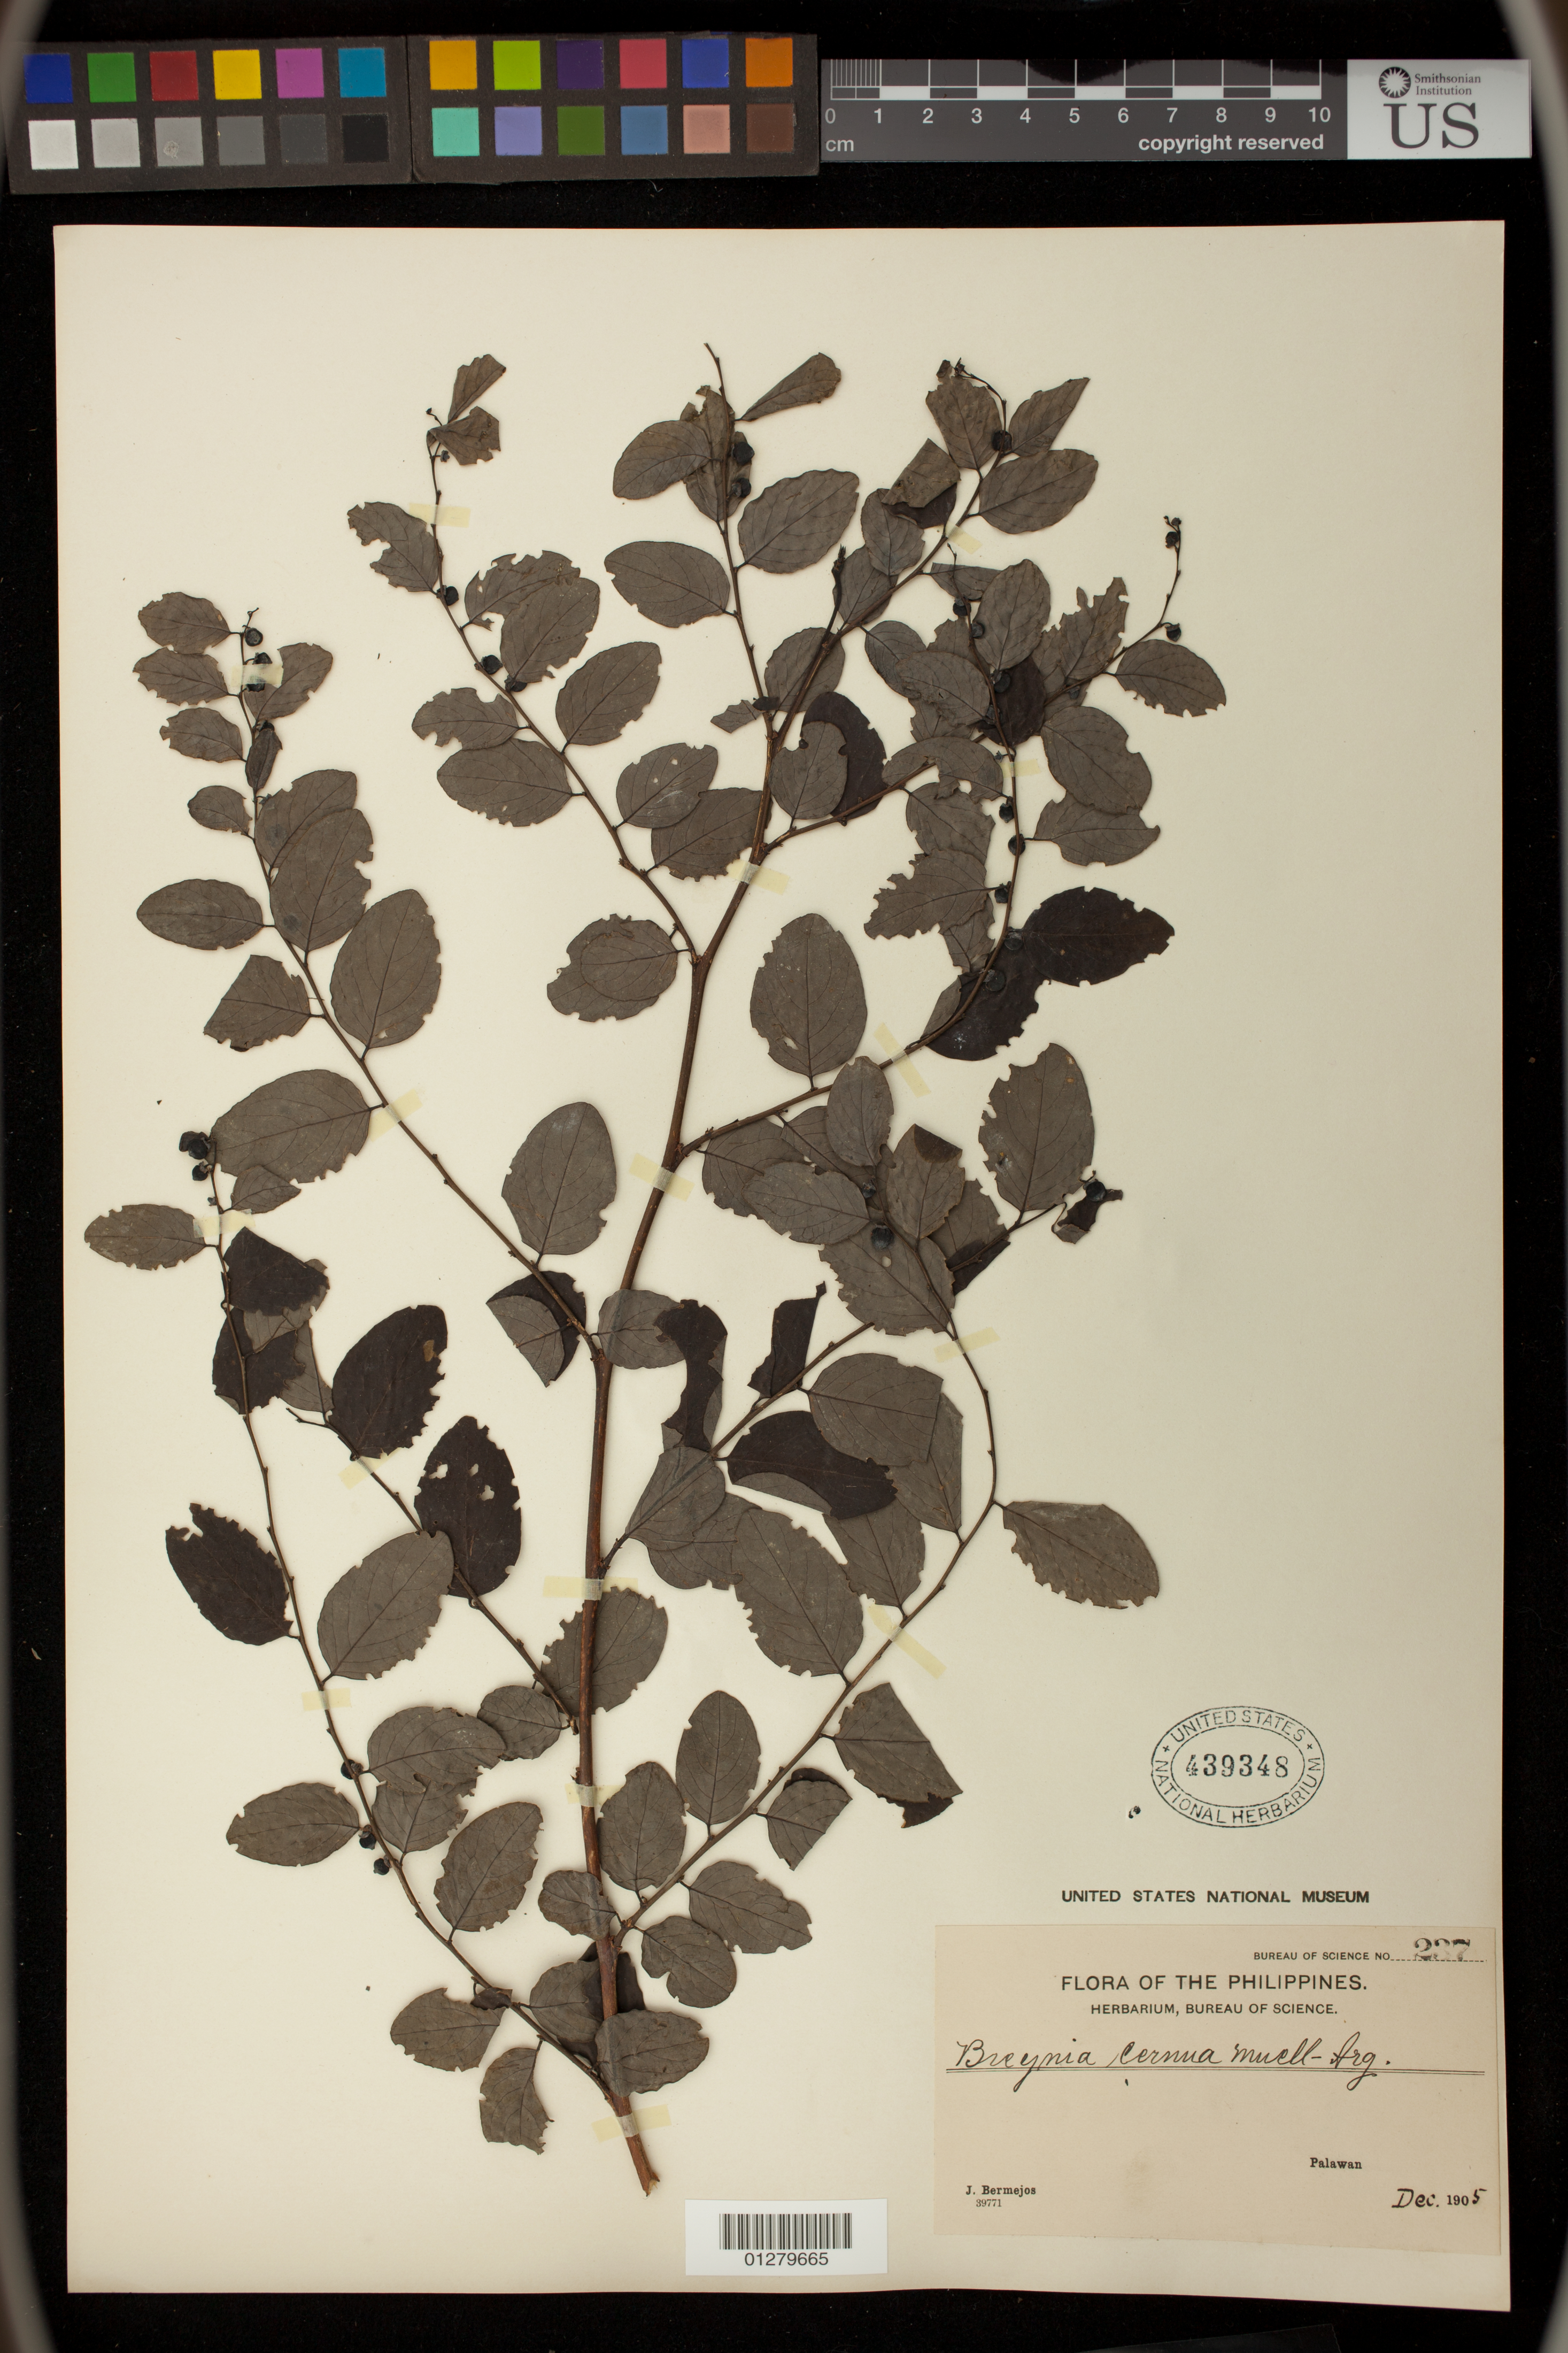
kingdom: Plantae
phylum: Tracheophyta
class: Magnoliopsida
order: Malpighiales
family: Phyllanthaceae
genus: Breynia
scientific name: Breynia cernua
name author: (Poir.) Müll. Arg.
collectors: J. Bermejos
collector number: Bur. Sci. 237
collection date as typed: Dec 1905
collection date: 1905-12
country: Philippines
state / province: Mimaropa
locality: Palawan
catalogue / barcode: US 439348